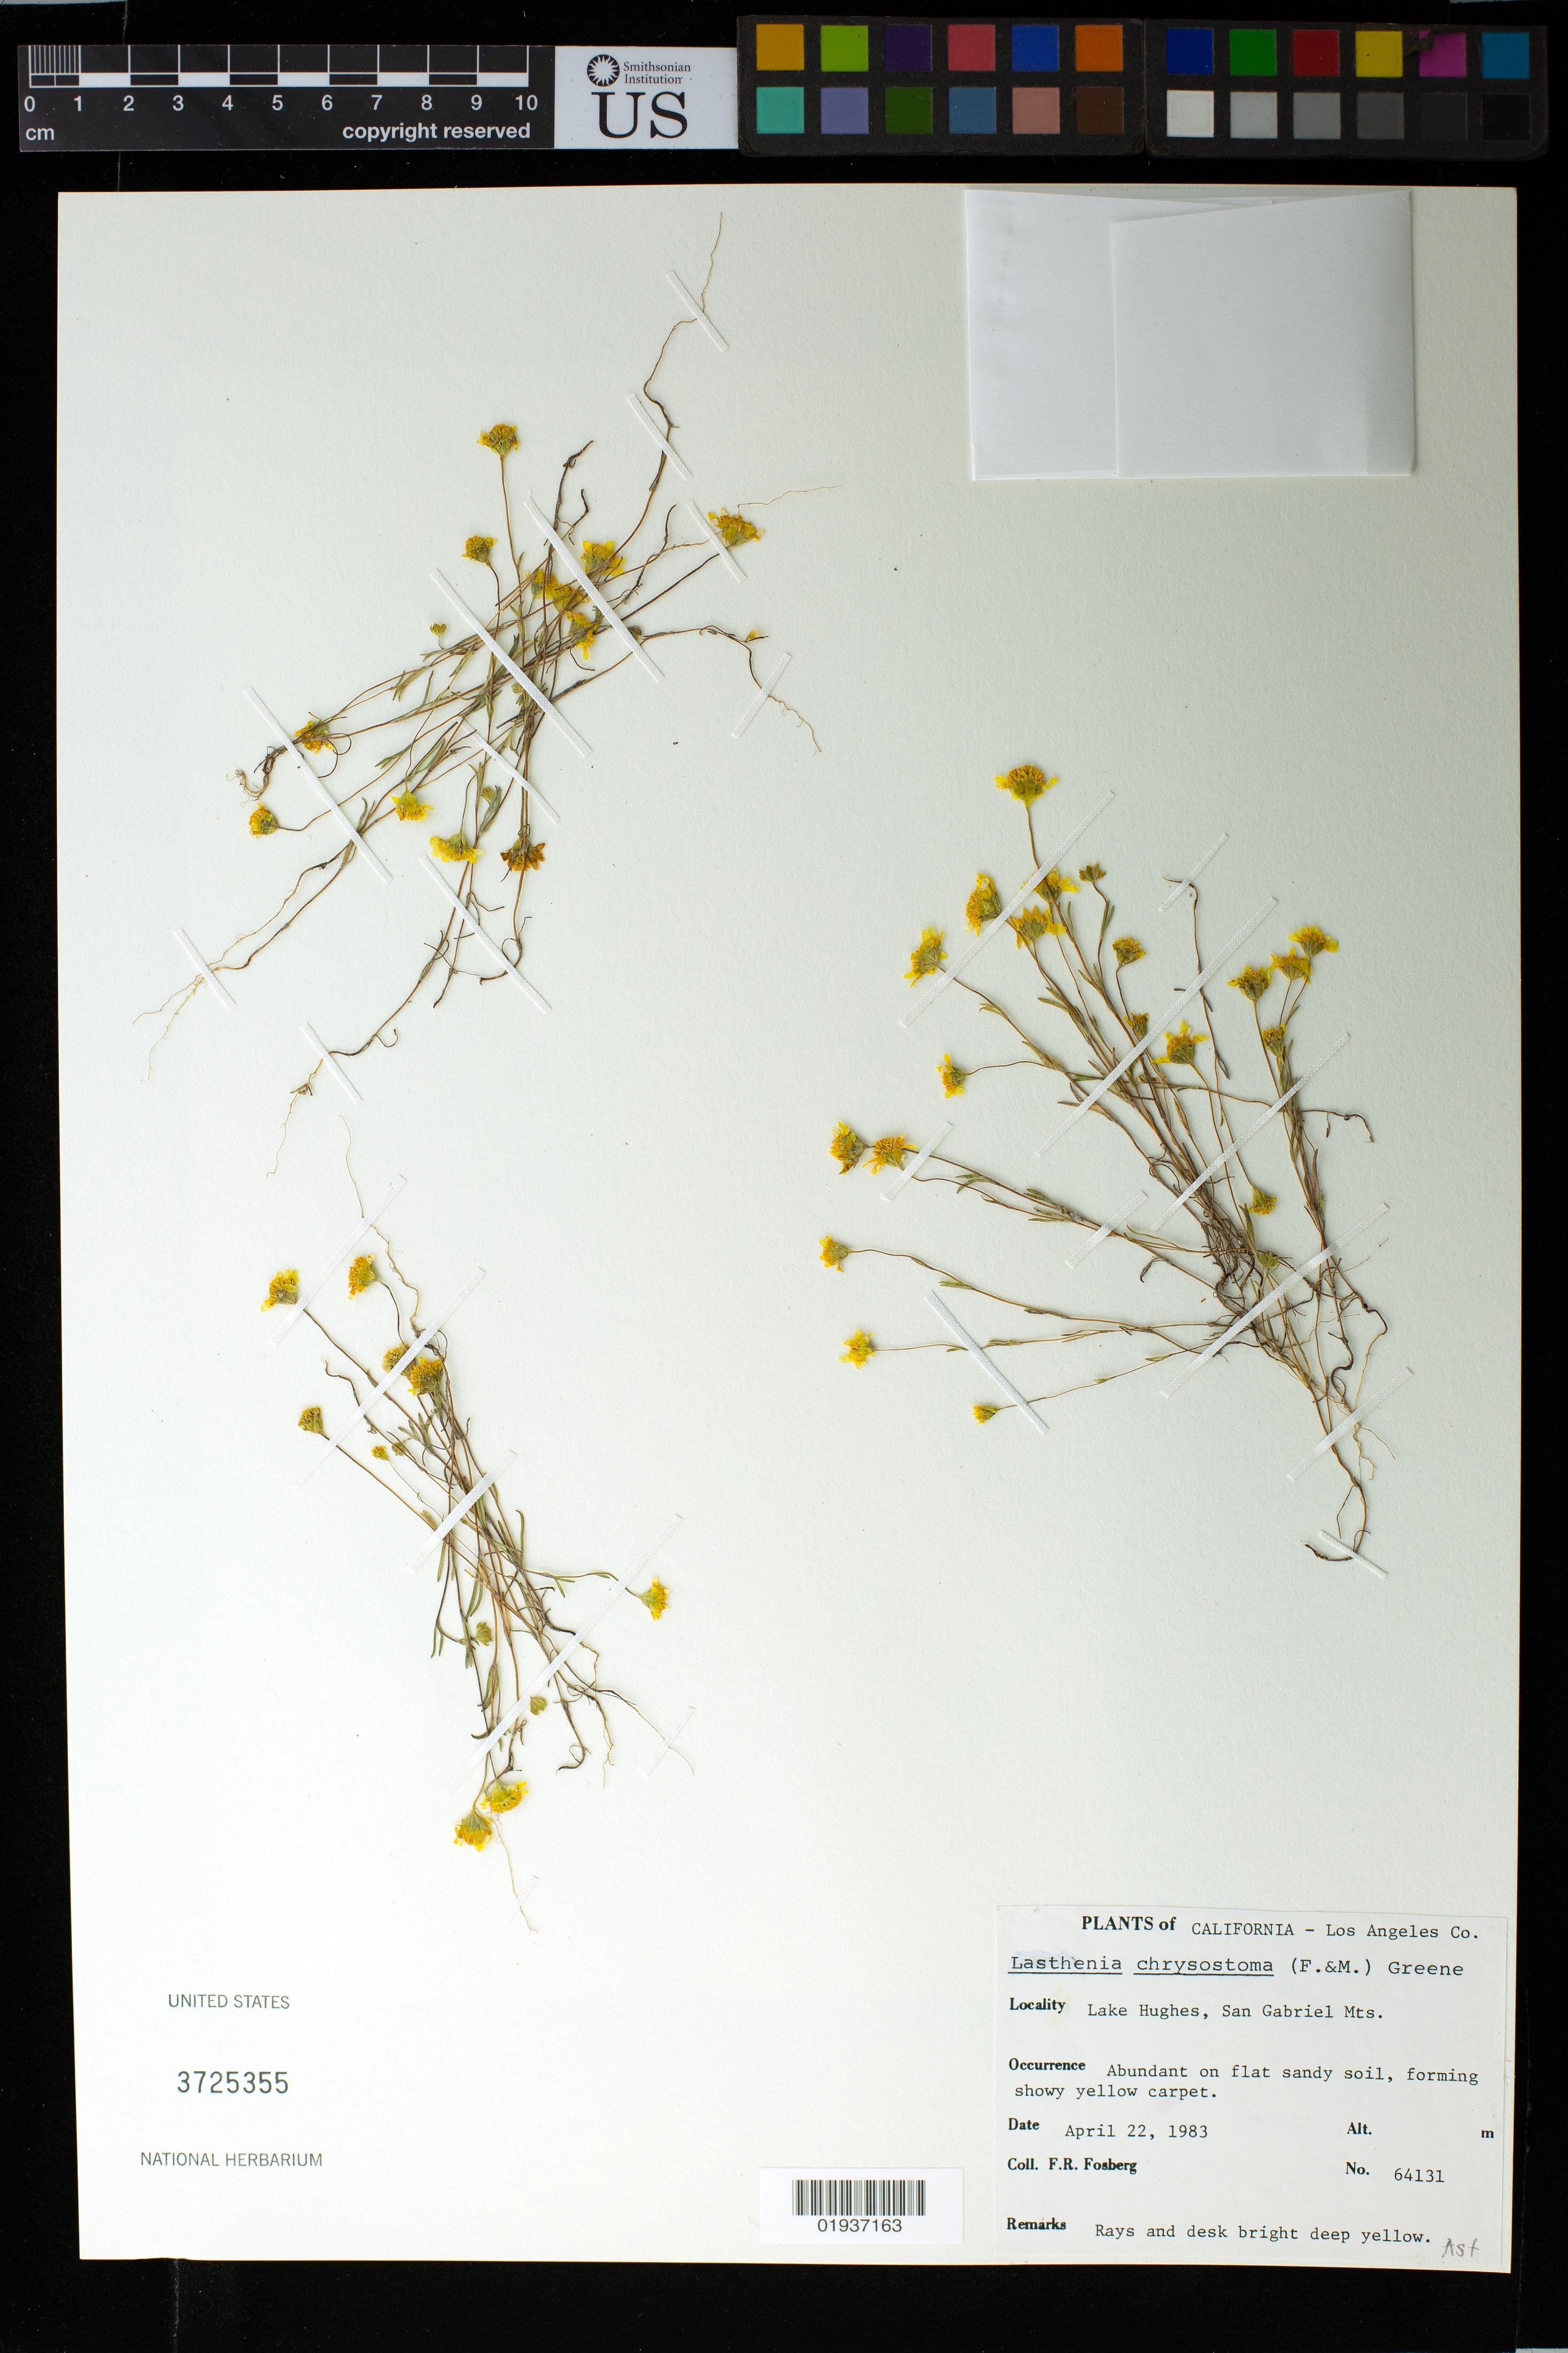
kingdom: Plantae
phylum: Tracheophyta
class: Magnoliopsida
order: Asterales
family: Asteraceae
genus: Lasthenia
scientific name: Lasthenia chrysostoma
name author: (Fisch. & C.A. Mey.) Greene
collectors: F. R. Fosberg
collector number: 64131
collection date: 1983-04-22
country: United States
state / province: California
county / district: Los Angeles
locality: Lake Hughes, San Gabriel Mts.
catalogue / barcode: US 3725355